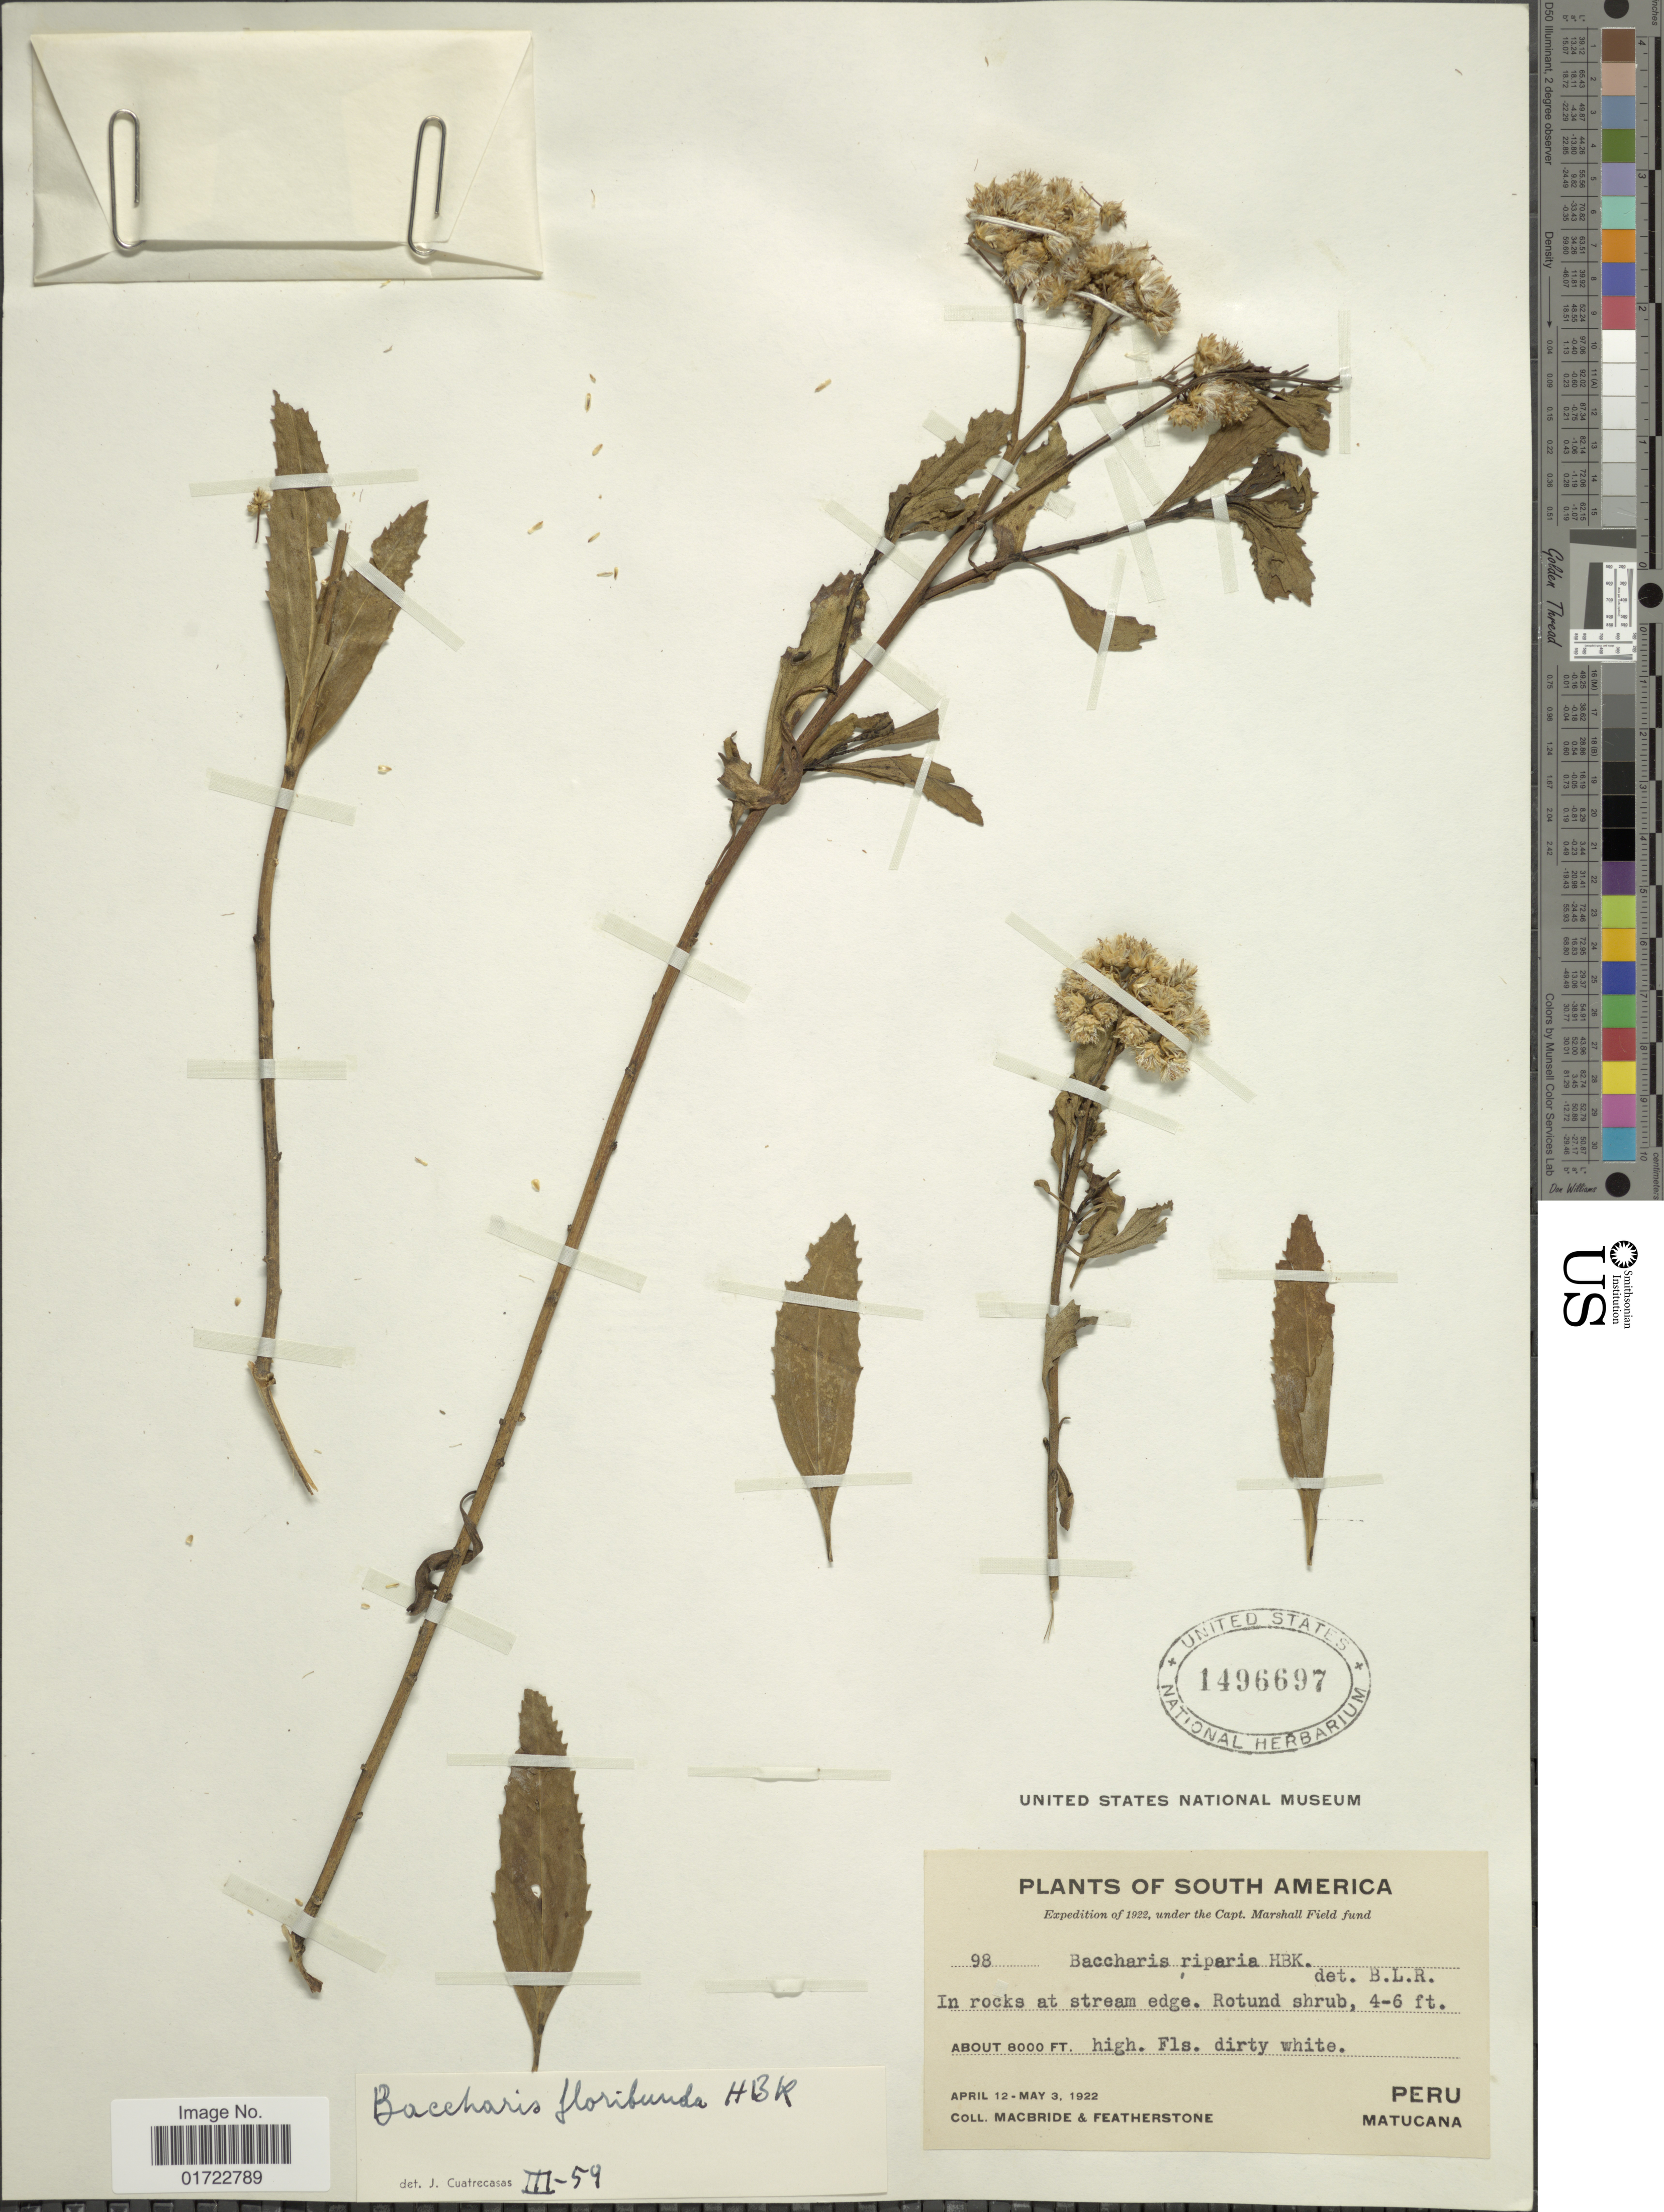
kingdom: Plantae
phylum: Tracheophyta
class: Magnoliopsida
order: Asterales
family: Asteraceae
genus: Baccharis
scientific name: Baccharis latifolia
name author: (Ruiz & Pav.) Pers.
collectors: Macbride, -- & -. Featherstone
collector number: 98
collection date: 1922-04-12/1922-05-03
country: Peru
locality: Maticana.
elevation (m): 2438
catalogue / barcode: US 1496697